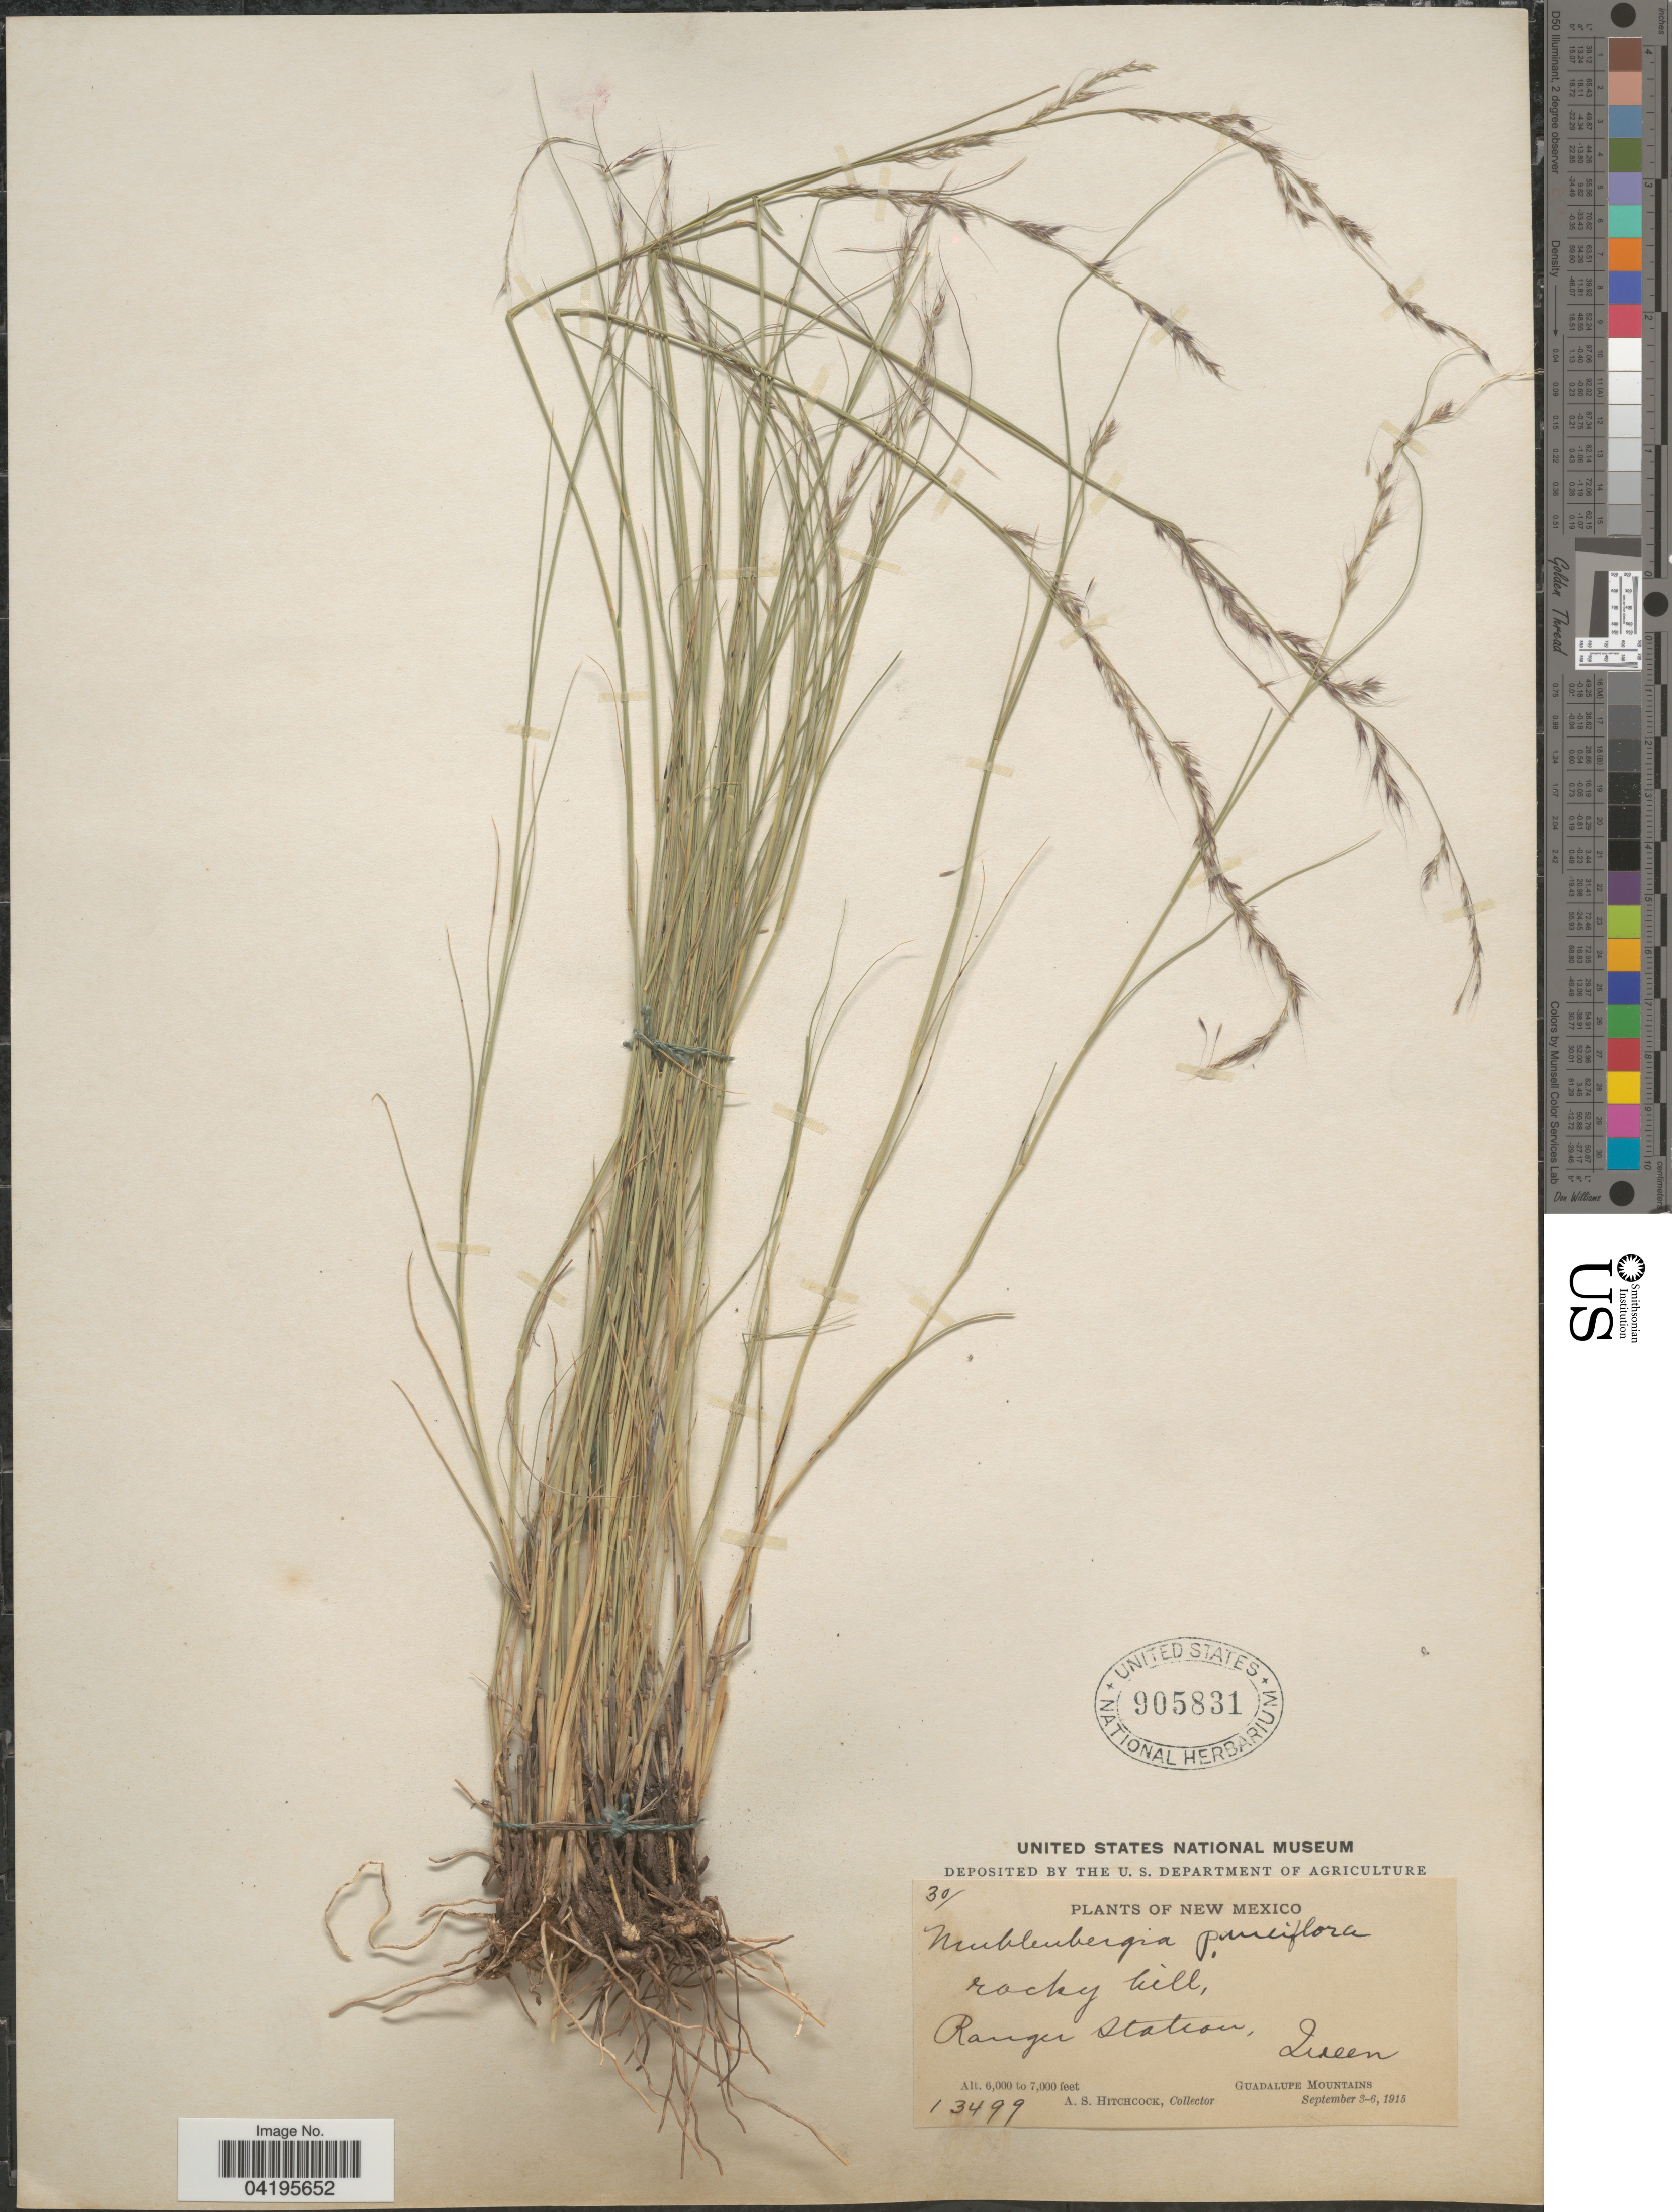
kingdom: Plantae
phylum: Tracheophyta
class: Liliopsida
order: Poales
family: Poaceae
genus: Muhlenbergia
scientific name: Muhlenbergia pauciflora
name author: Buckley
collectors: A. S. Hitchcock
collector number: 13499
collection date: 1915-09-03/1915-09-06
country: United States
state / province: New Mexico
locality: Rocky hill, Ranger station, Queen. Guadalupe Mountains.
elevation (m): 1829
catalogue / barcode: US 905831